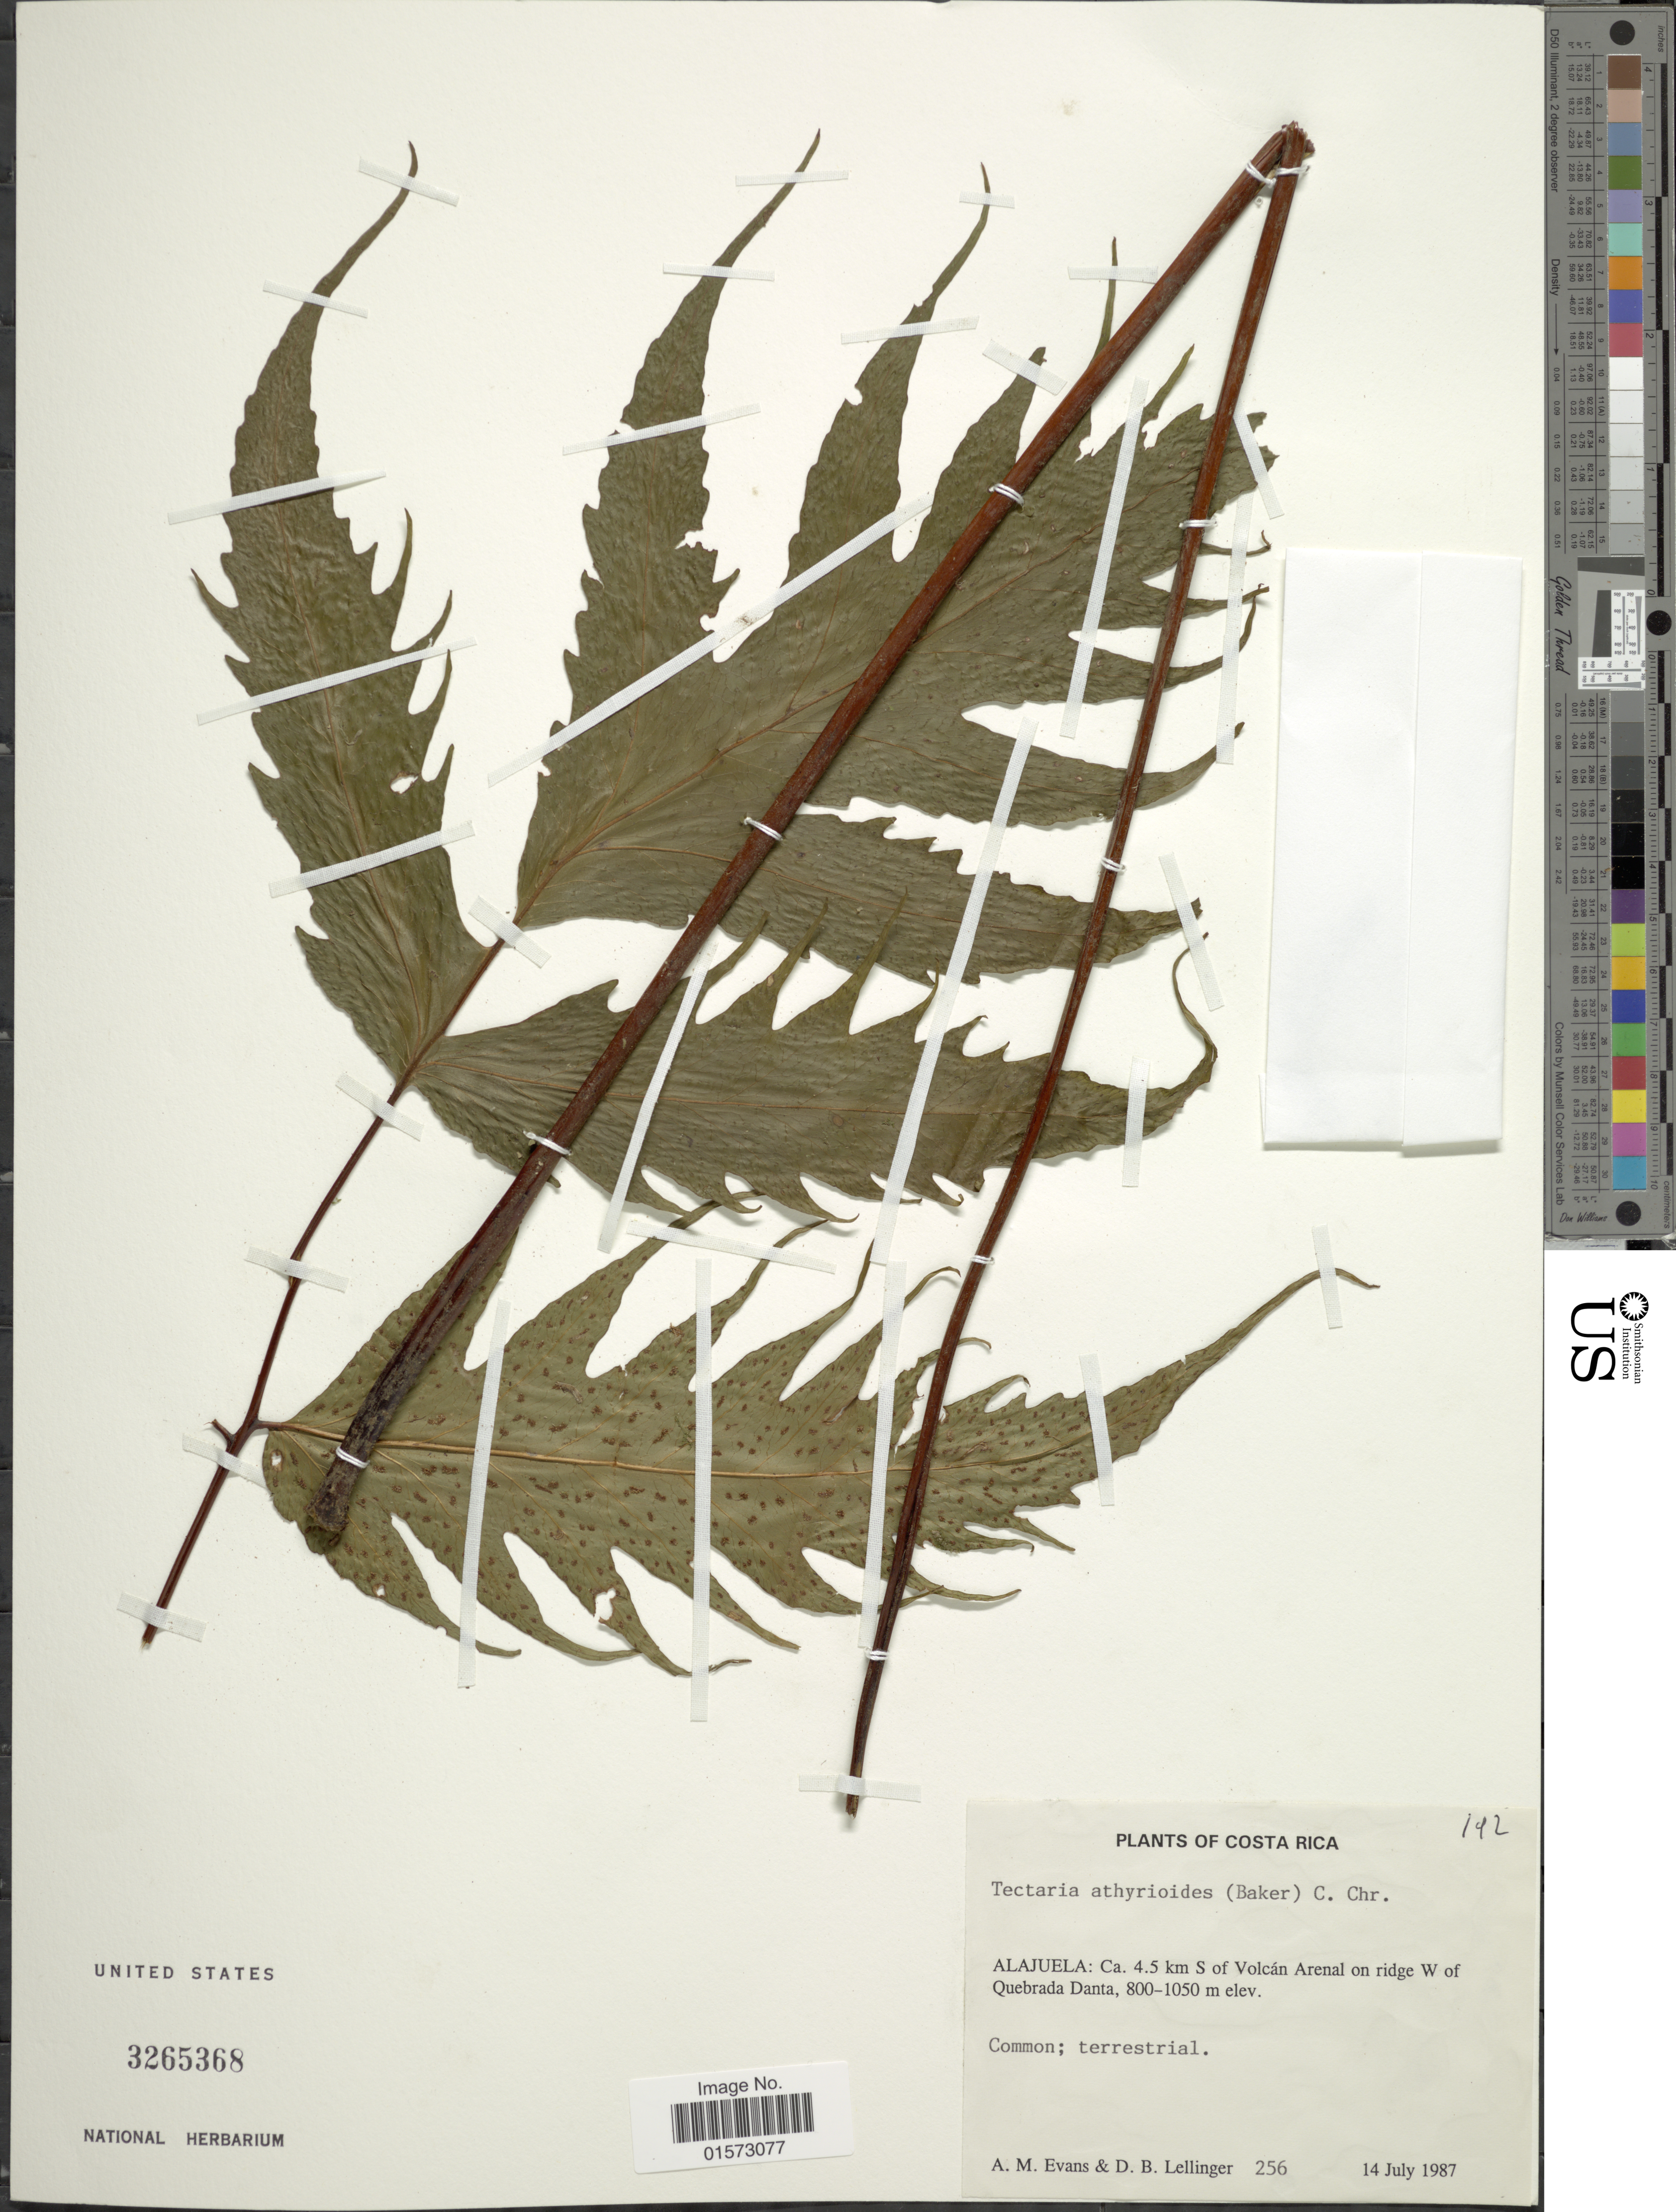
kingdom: Plantae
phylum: Tracheophyta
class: Polypodiopsida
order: Polypodiales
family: Tectariaceae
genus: Tectaria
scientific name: Tectaria athyrioides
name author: (Baker) C. Chr.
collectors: A. M. Evans & D. B. Lellinger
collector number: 256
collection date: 1987-07-14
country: Costa Rica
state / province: Alajuela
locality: Ca. 4.5 km S of Volcán Arenal on ridge W of Quebrada Danta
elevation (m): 800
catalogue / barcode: US 3265368